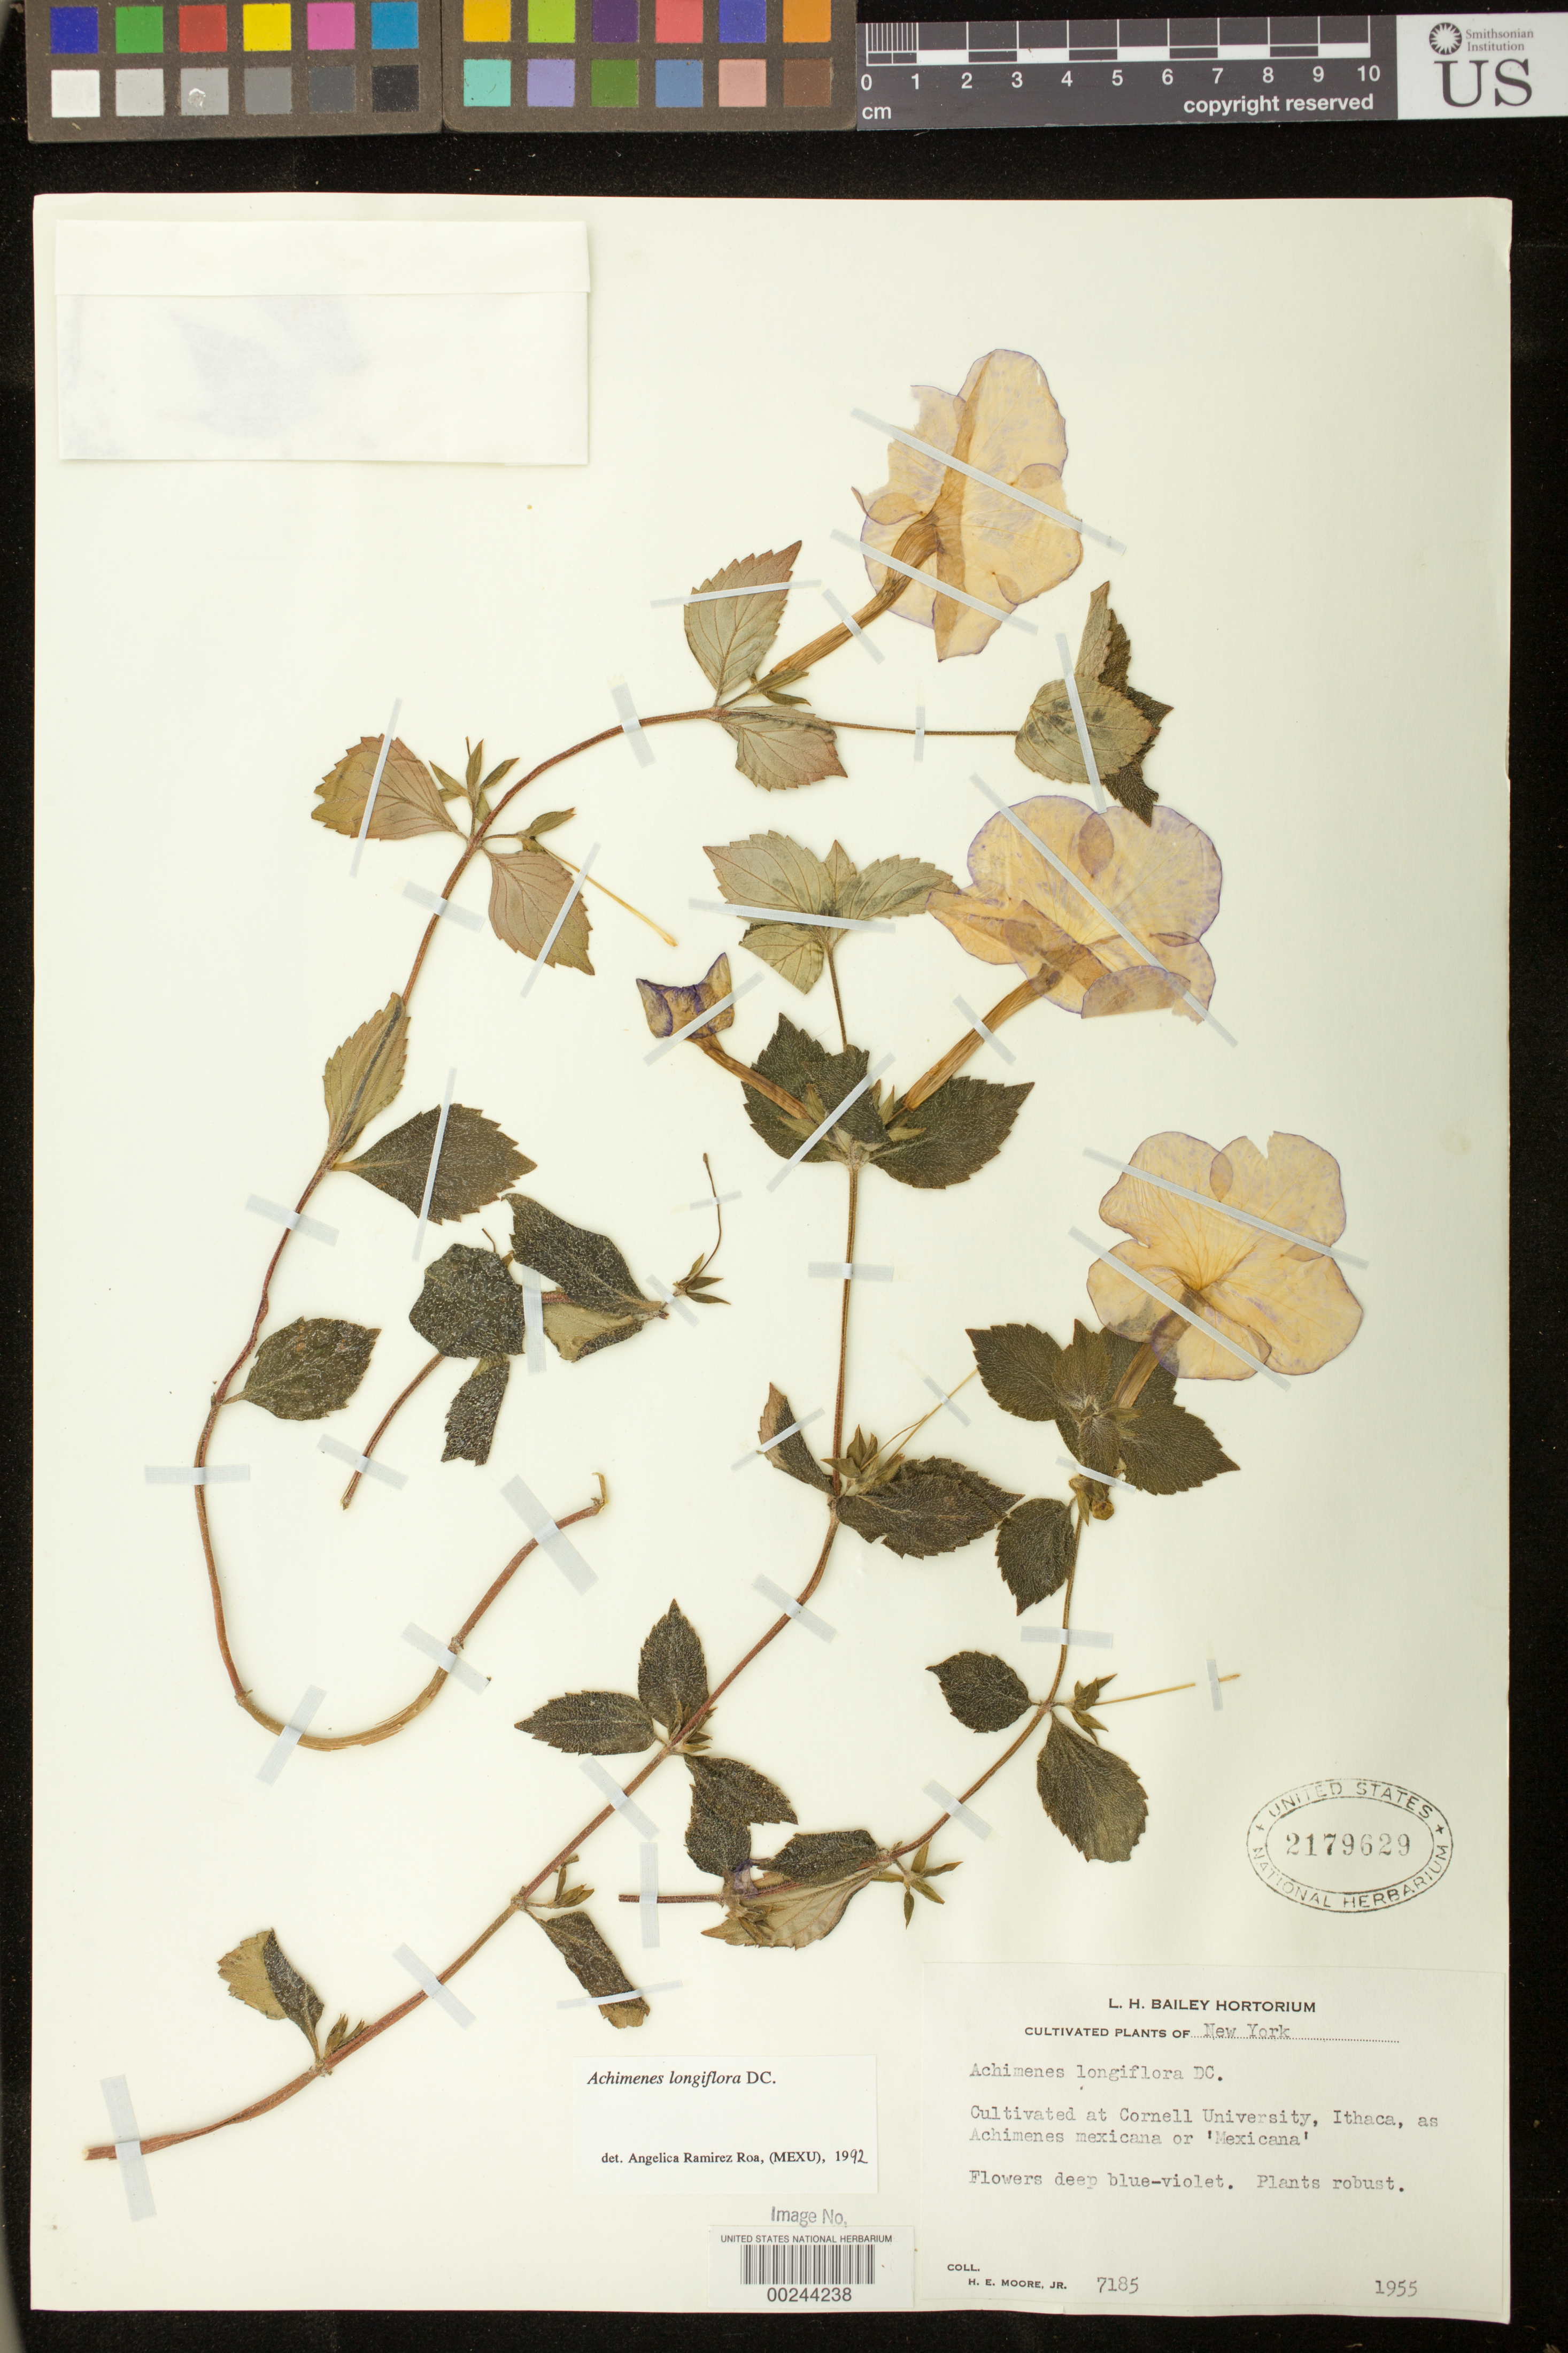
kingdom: Plantae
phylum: Tracheophyta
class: Magnoliopsida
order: Lamiales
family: Gesneriaceae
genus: Achimenes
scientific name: Achimenes longiflora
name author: DC.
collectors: H. E. Moore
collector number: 7185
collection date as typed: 1955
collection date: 1955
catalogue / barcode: US 2179629